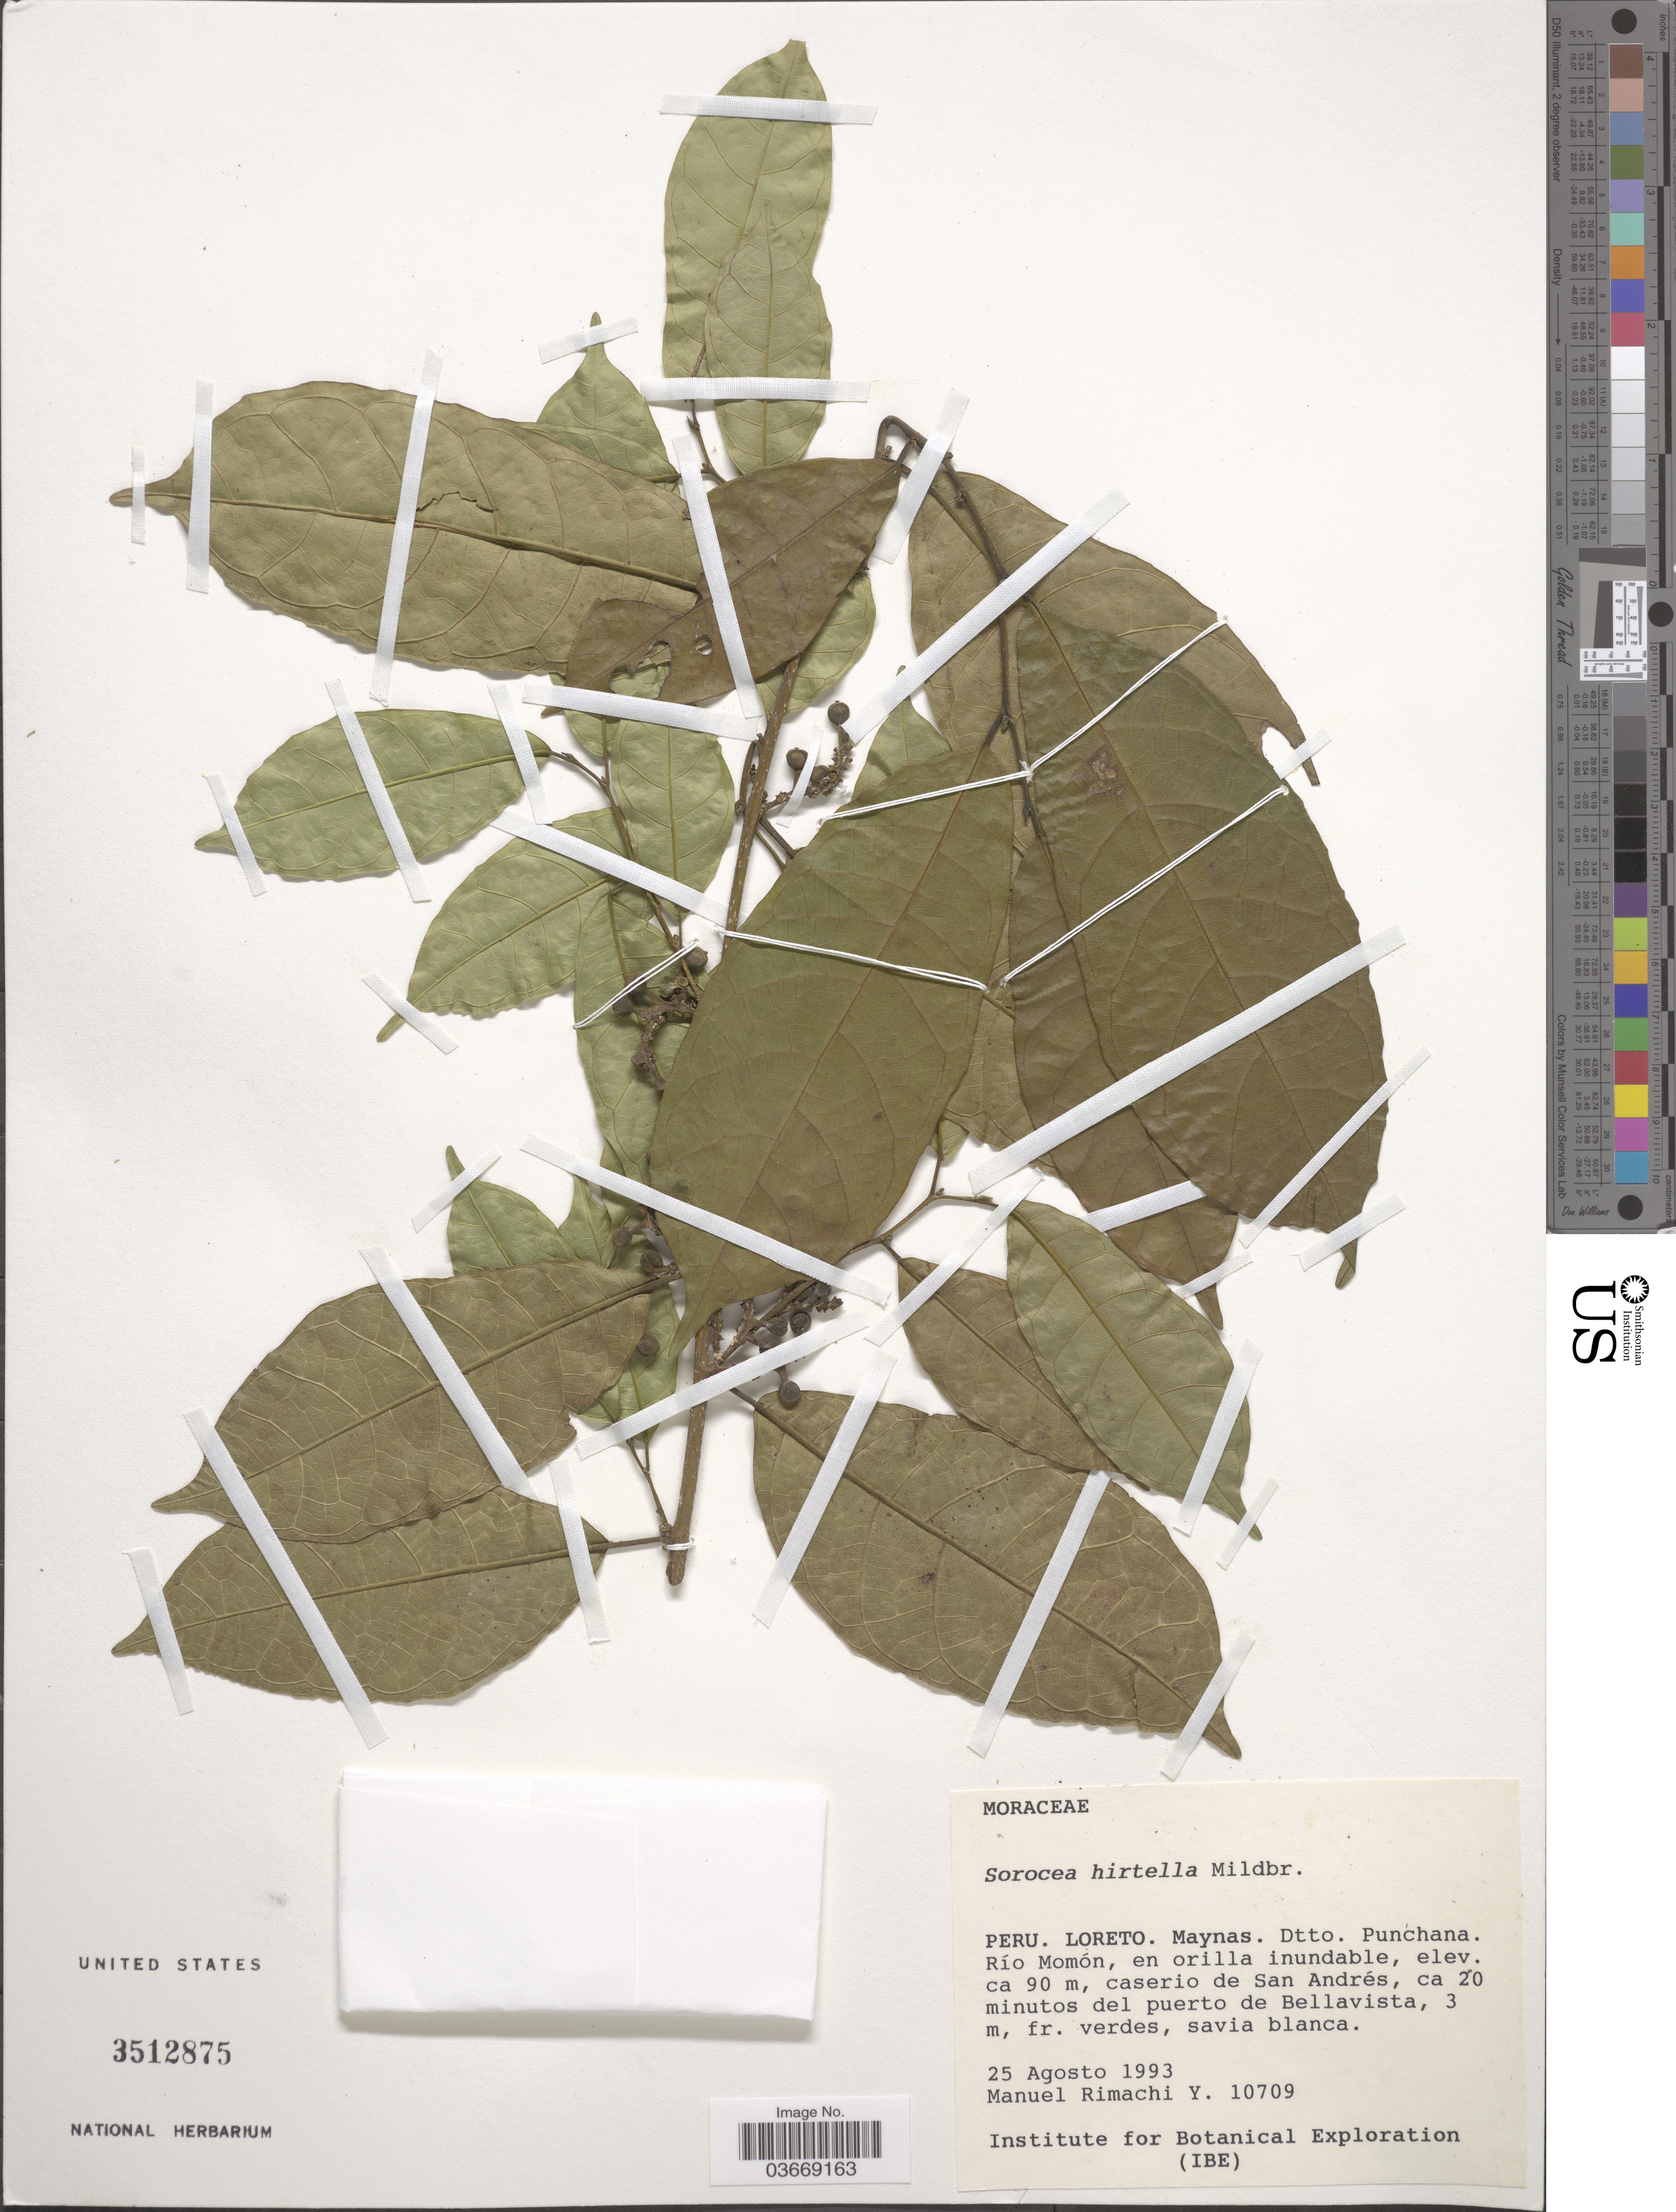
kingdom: Plantae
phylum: Tracheophyta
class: Magnoliopsida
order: Rosales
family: Moraceae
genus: Sorocea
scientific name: Sorocea hirtella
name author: Mildbr.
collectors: M. Rimachi Y.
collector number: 10709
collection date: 1993-08-25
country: Peru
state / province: Loreto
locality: Maynas. Dtto. Punchana. Río Momón, en orilla inundable, caserio de San Andrés, ca 20 minutos del puerto de Bellavista, 3 m.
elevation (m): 90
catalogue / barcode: US 3512875